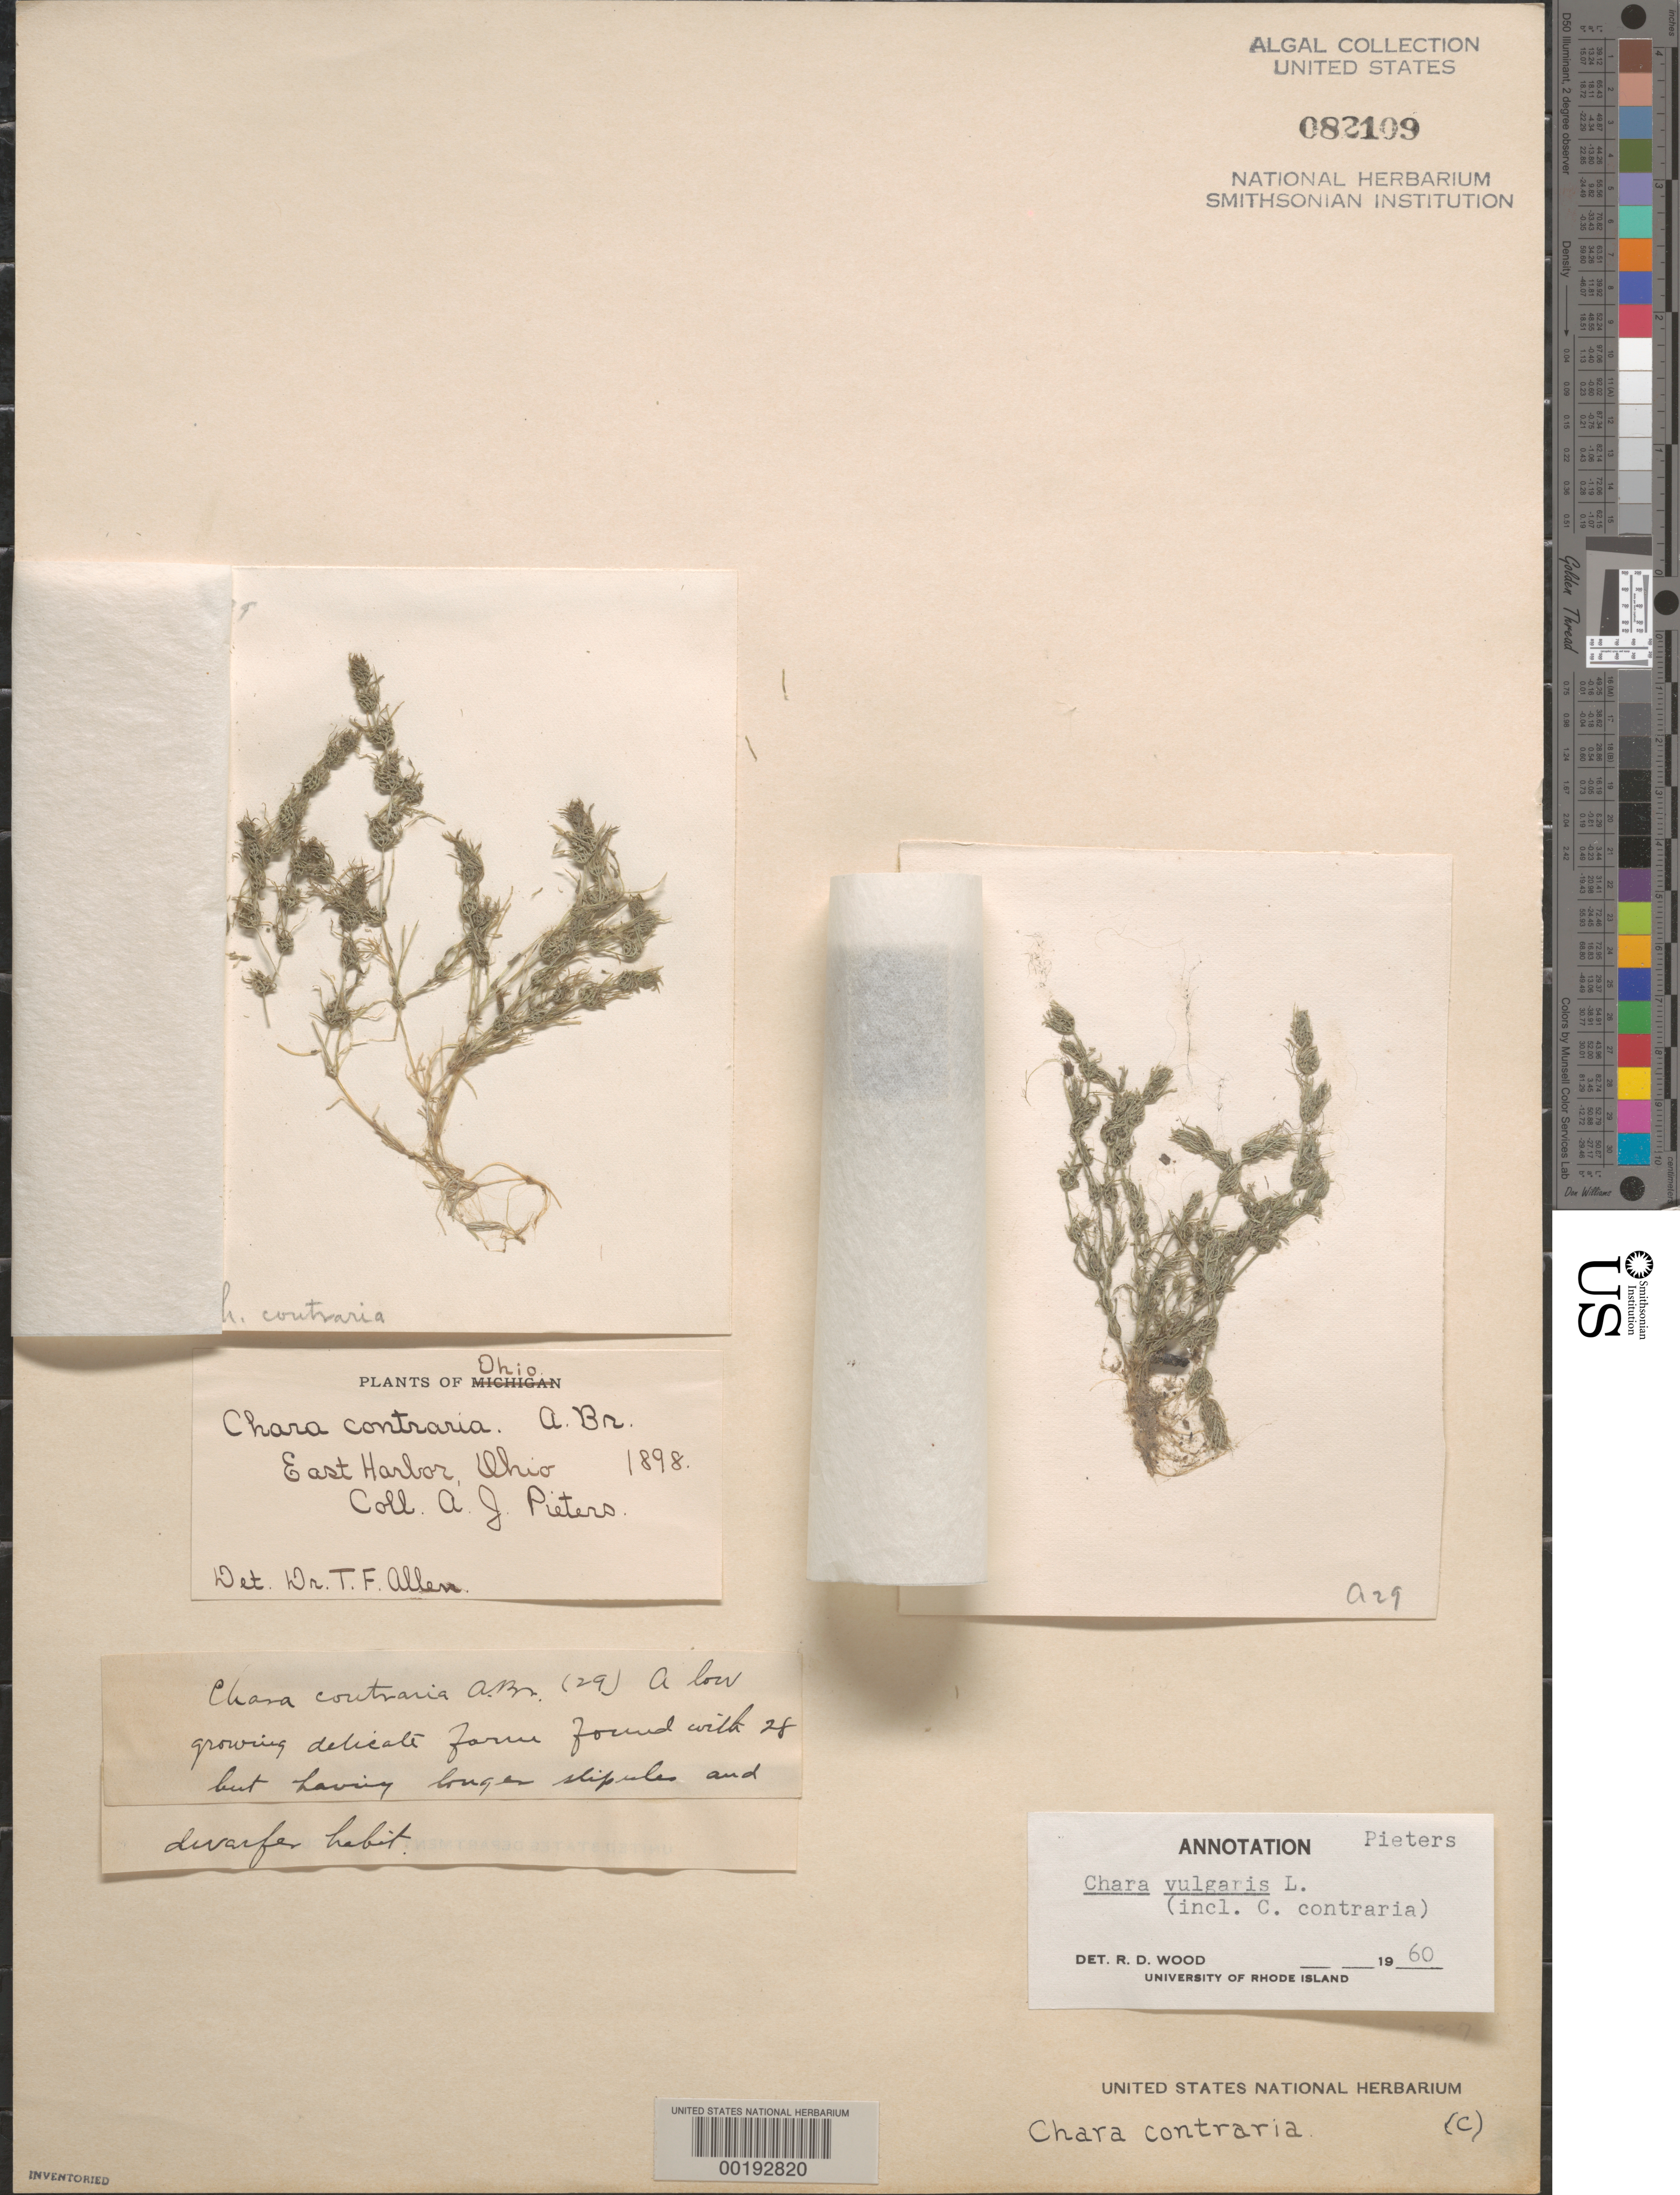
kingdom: Plantae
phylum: Charophyta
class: Charophyceae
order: Charales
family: Characeae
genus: Chara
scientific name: Chara vulgaris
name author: L.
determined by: Wood, R. D.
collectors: A. Pieters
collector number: A29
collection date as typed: Aug 1898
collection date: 1898-08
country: United States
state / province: Ohio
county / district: Ottawa County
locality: East Harbor, East Harbor State Park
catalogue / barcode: US 82109